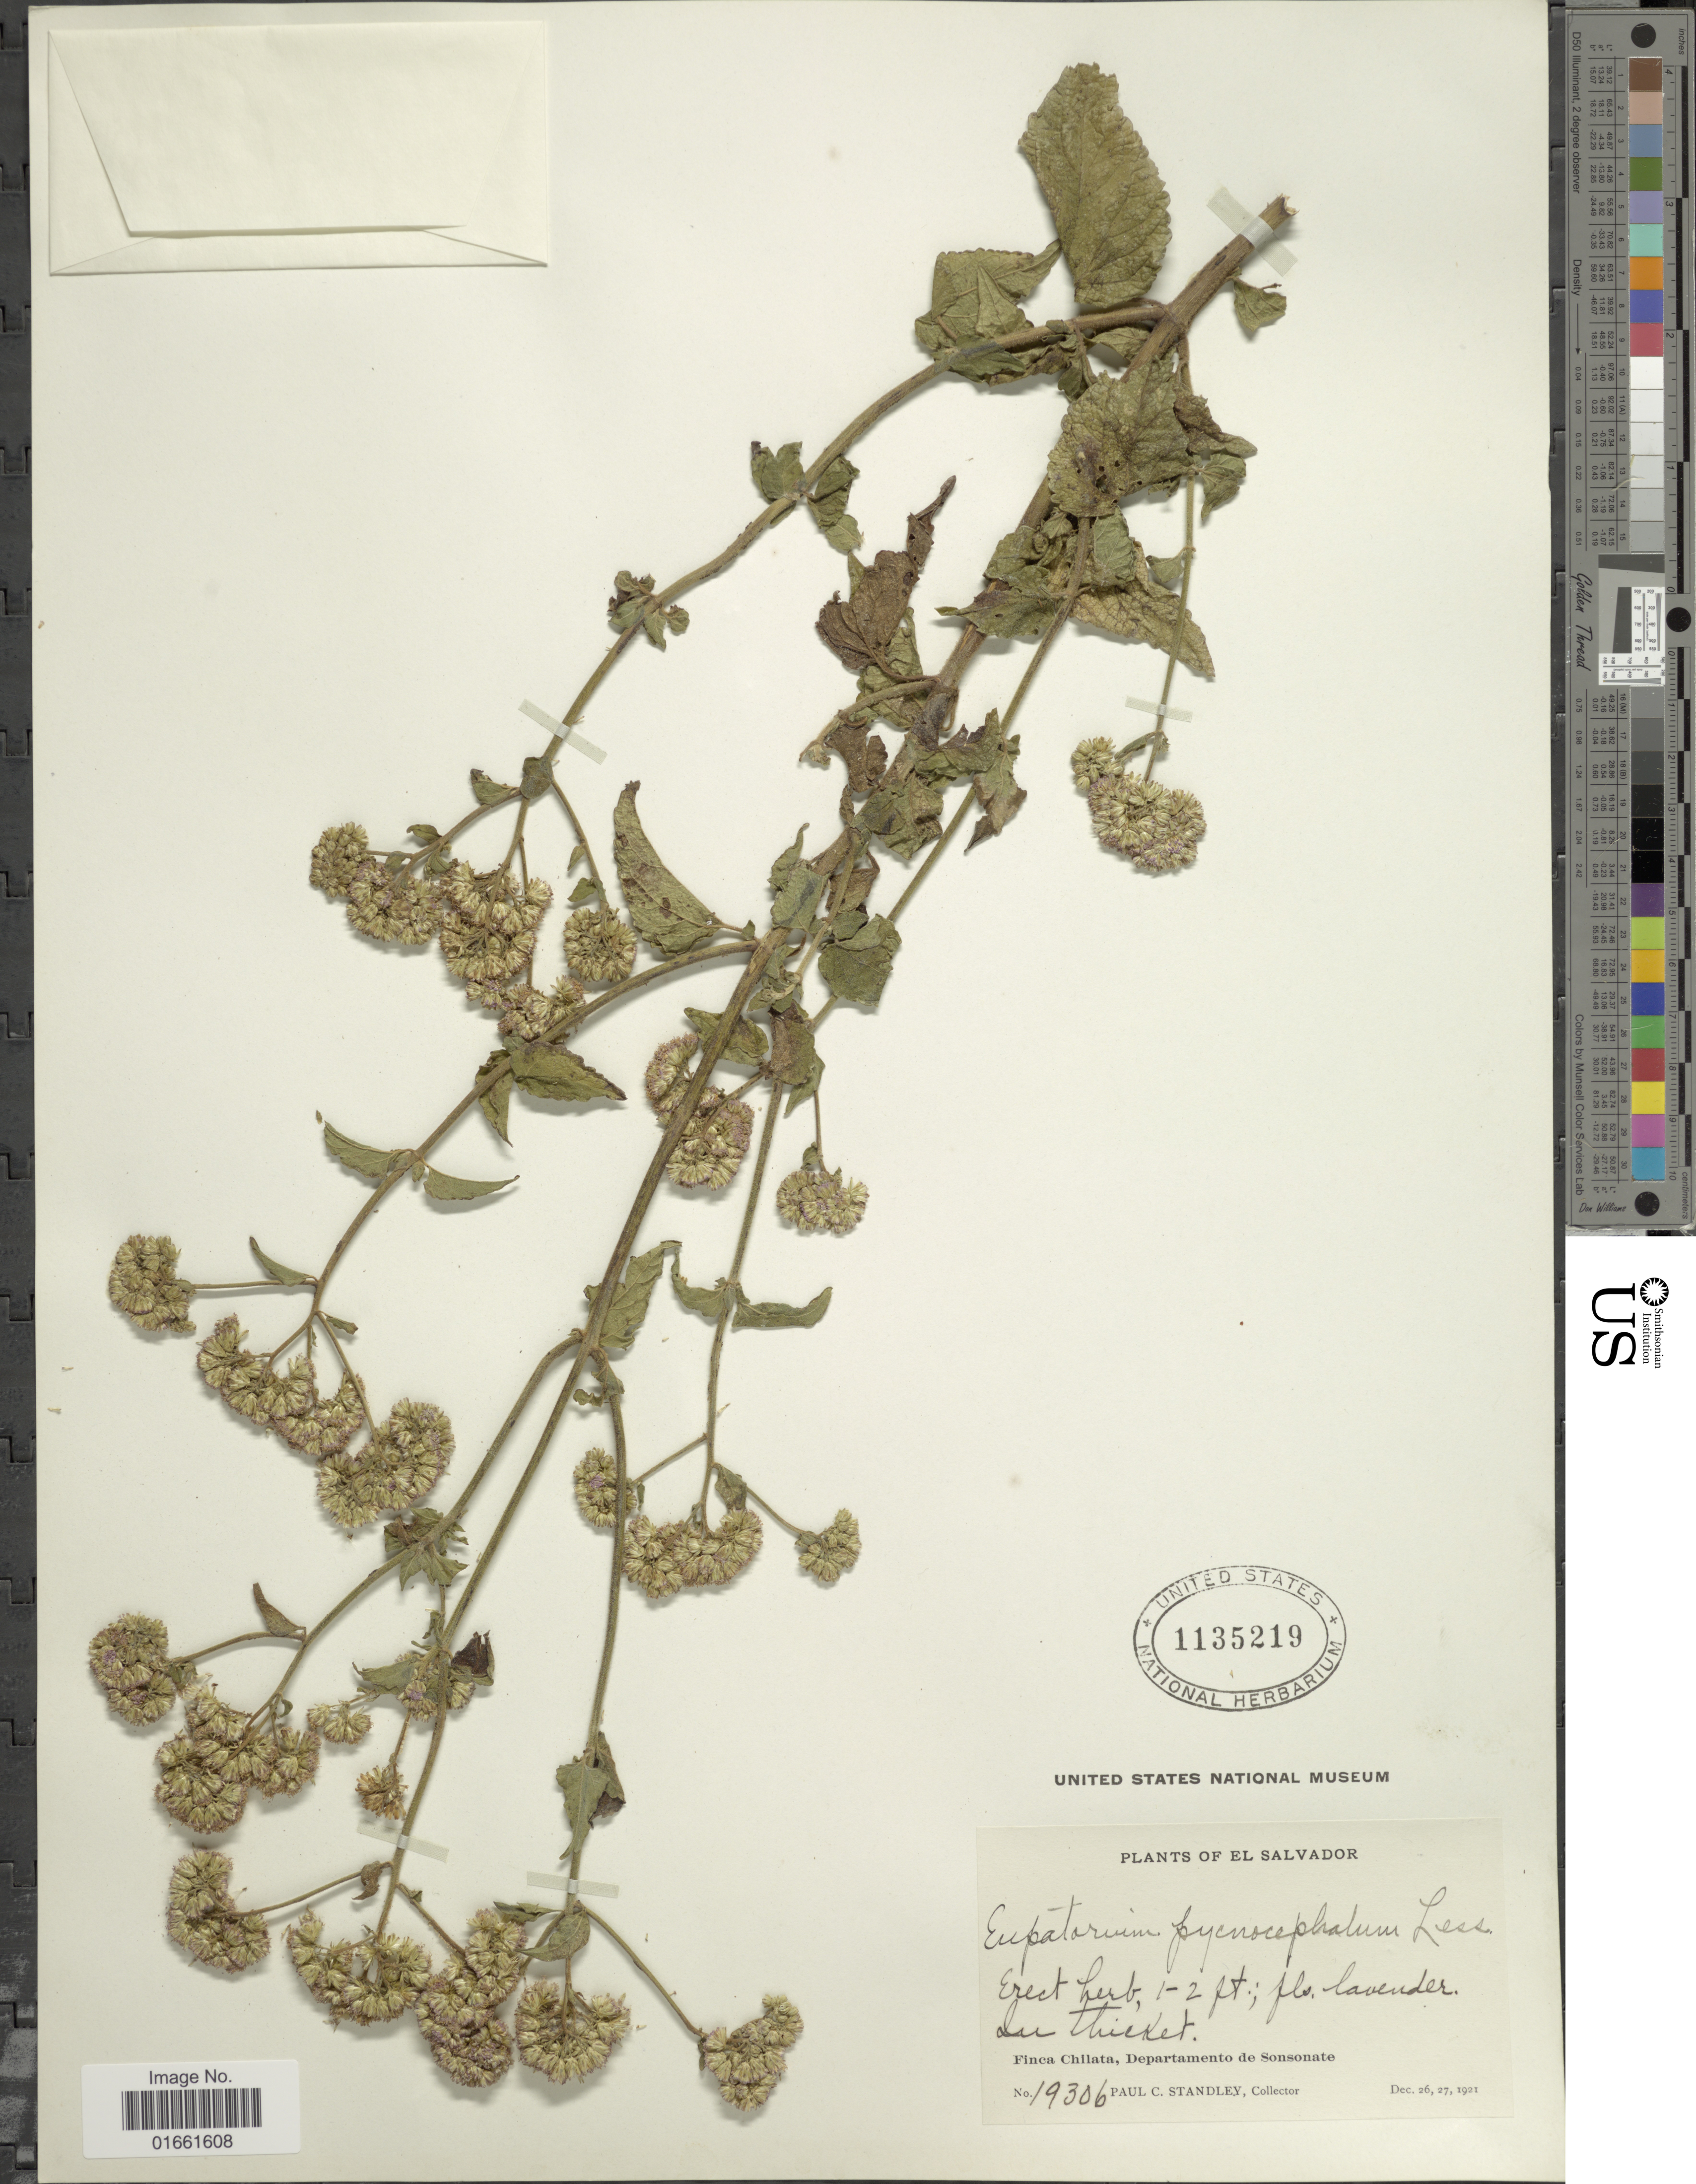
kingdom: Plantae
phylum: Tracheophyta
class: Magnoliopsida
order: Asterales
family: Asteraceae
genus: Fleischmannia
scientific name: Fleischmannia pratensis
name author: (Klatt) R.M. King & H. Rob.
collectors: P. C. Standley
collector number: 19306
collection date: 1921-12-26/1921-12-27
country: El Salvador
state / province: Sonsonate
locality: Finca Chilata, Departamento de Sonsonate.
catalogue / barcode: US 1135219